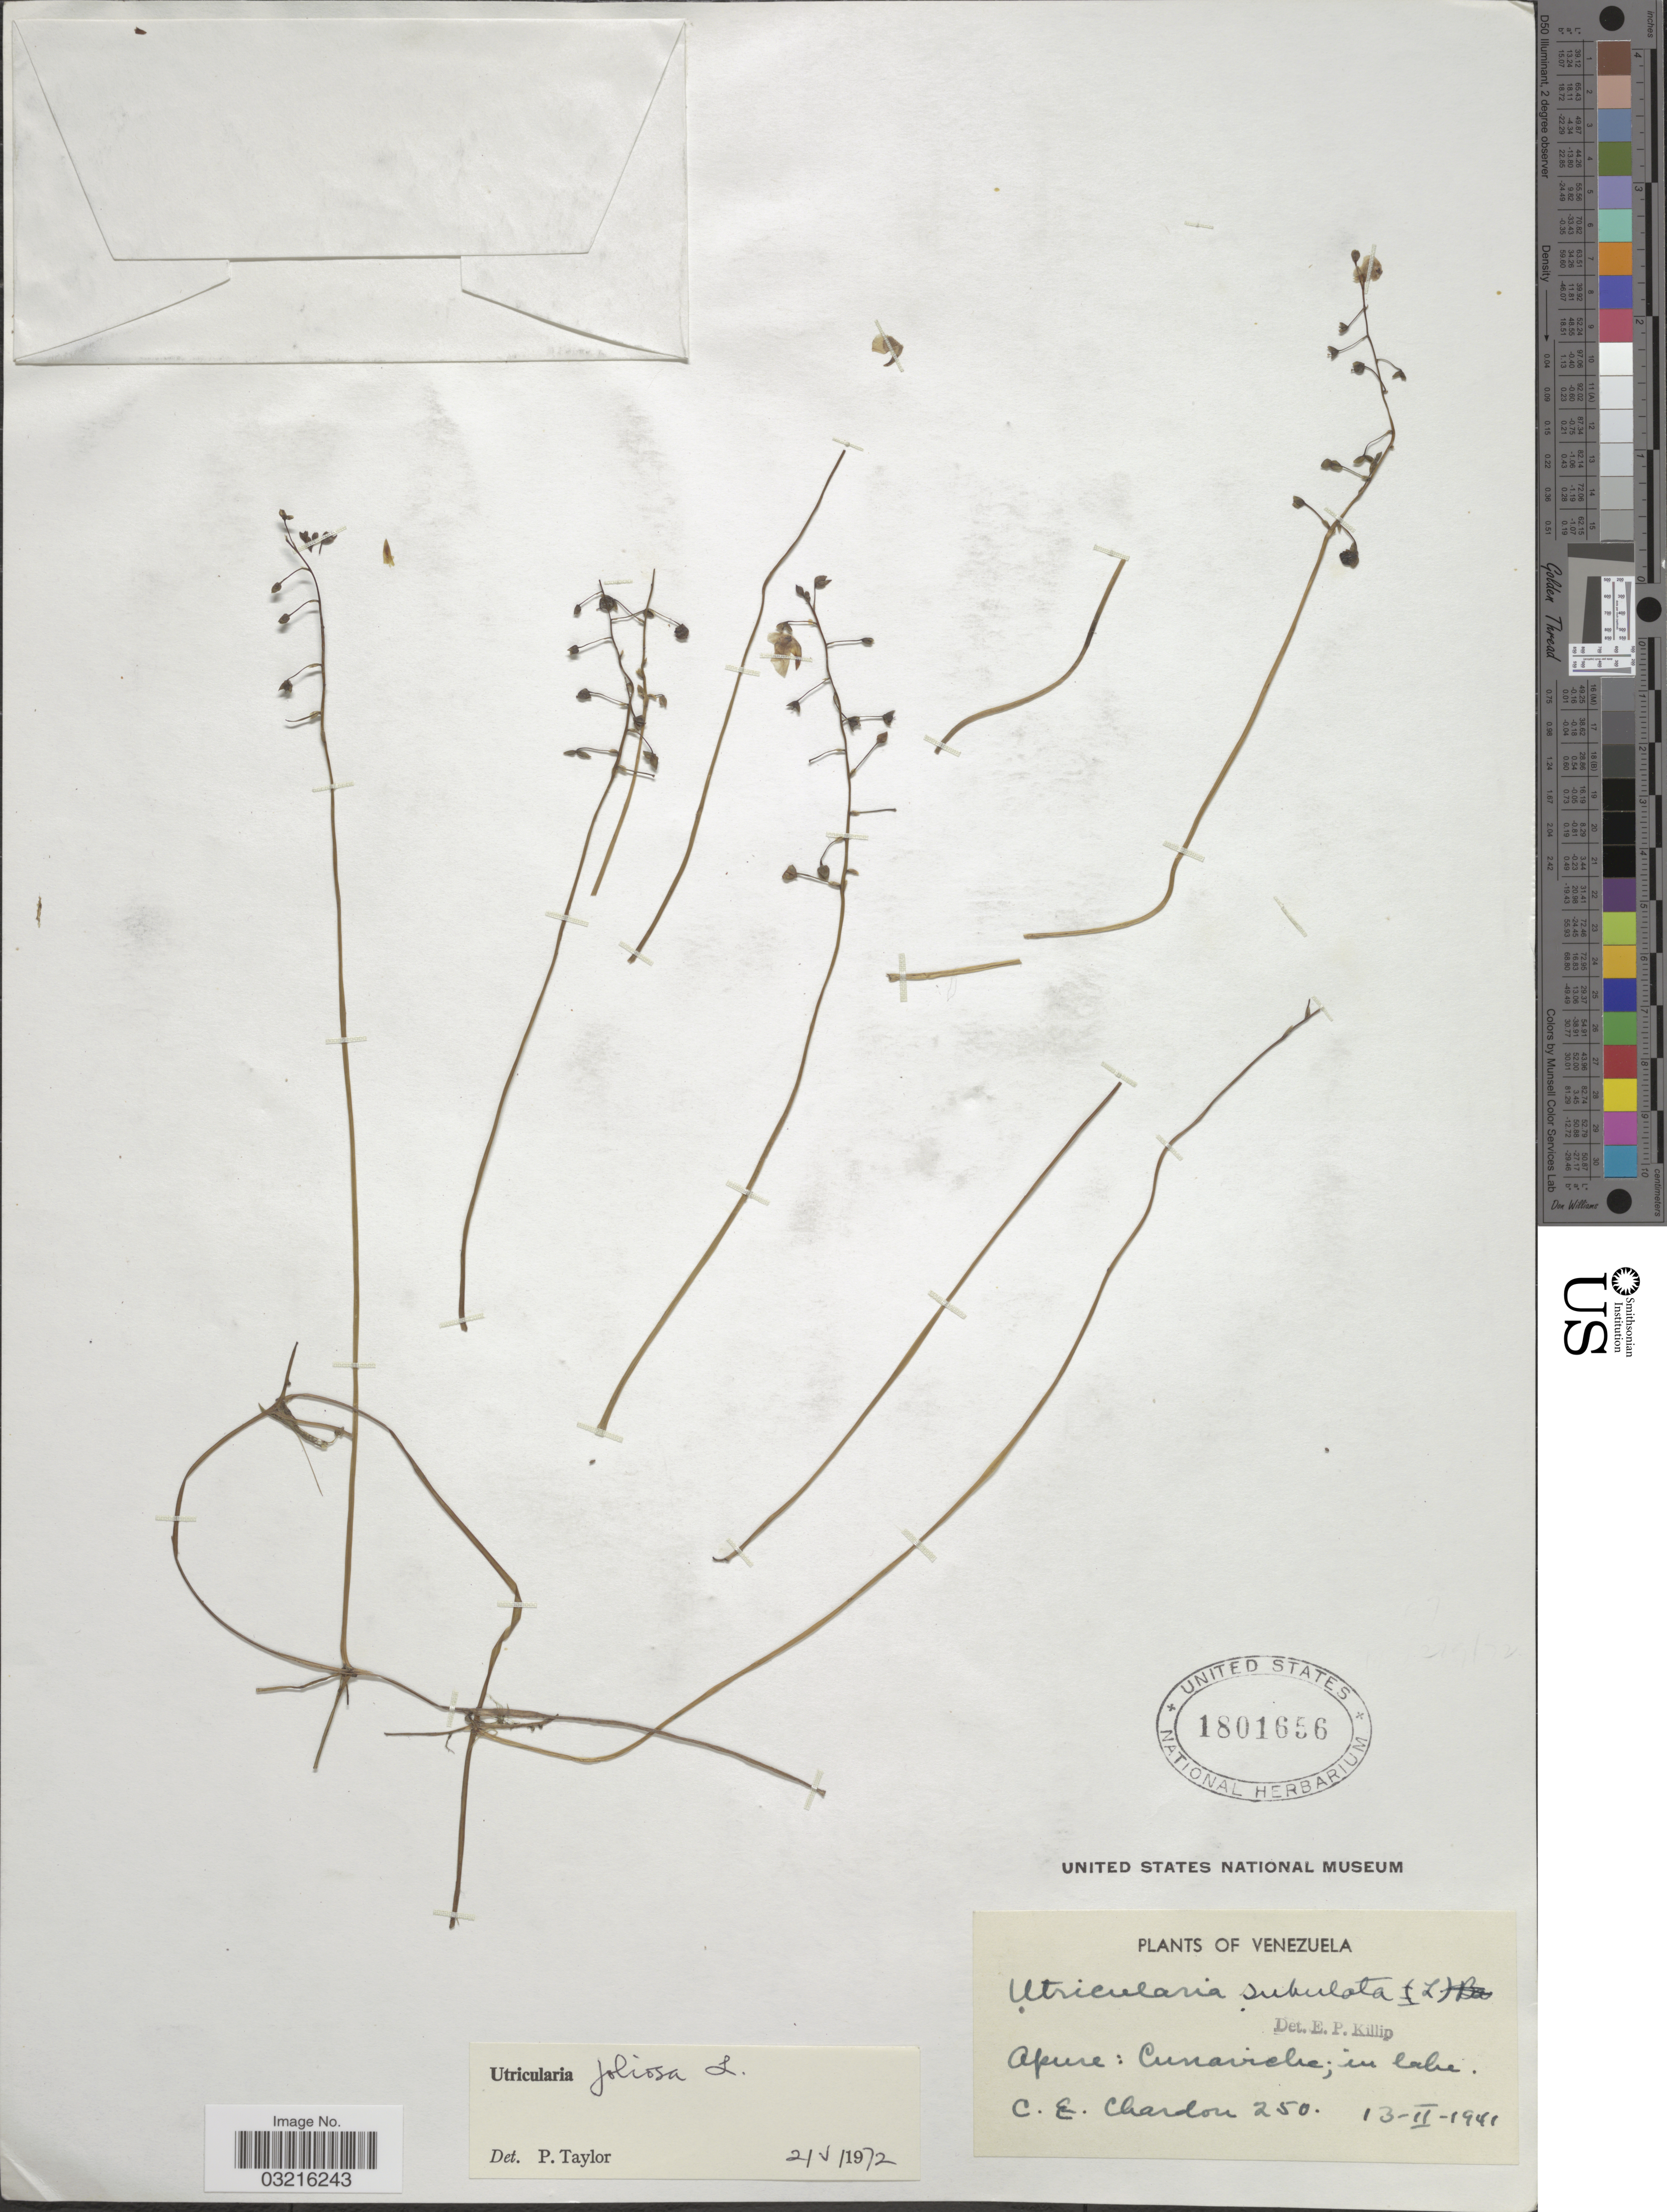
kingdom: Plantae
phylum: Tracheophyta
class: Magnoliopsida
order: Lamiales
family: Lentibulariaceae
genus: Utricularia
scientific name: Utricularia foliosa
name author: L.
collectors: C. E. Chardón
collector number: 250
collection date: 1941-02-13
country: Venezuela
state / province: Apure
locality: Cunaviche; in lake.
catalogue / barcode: US 1801656